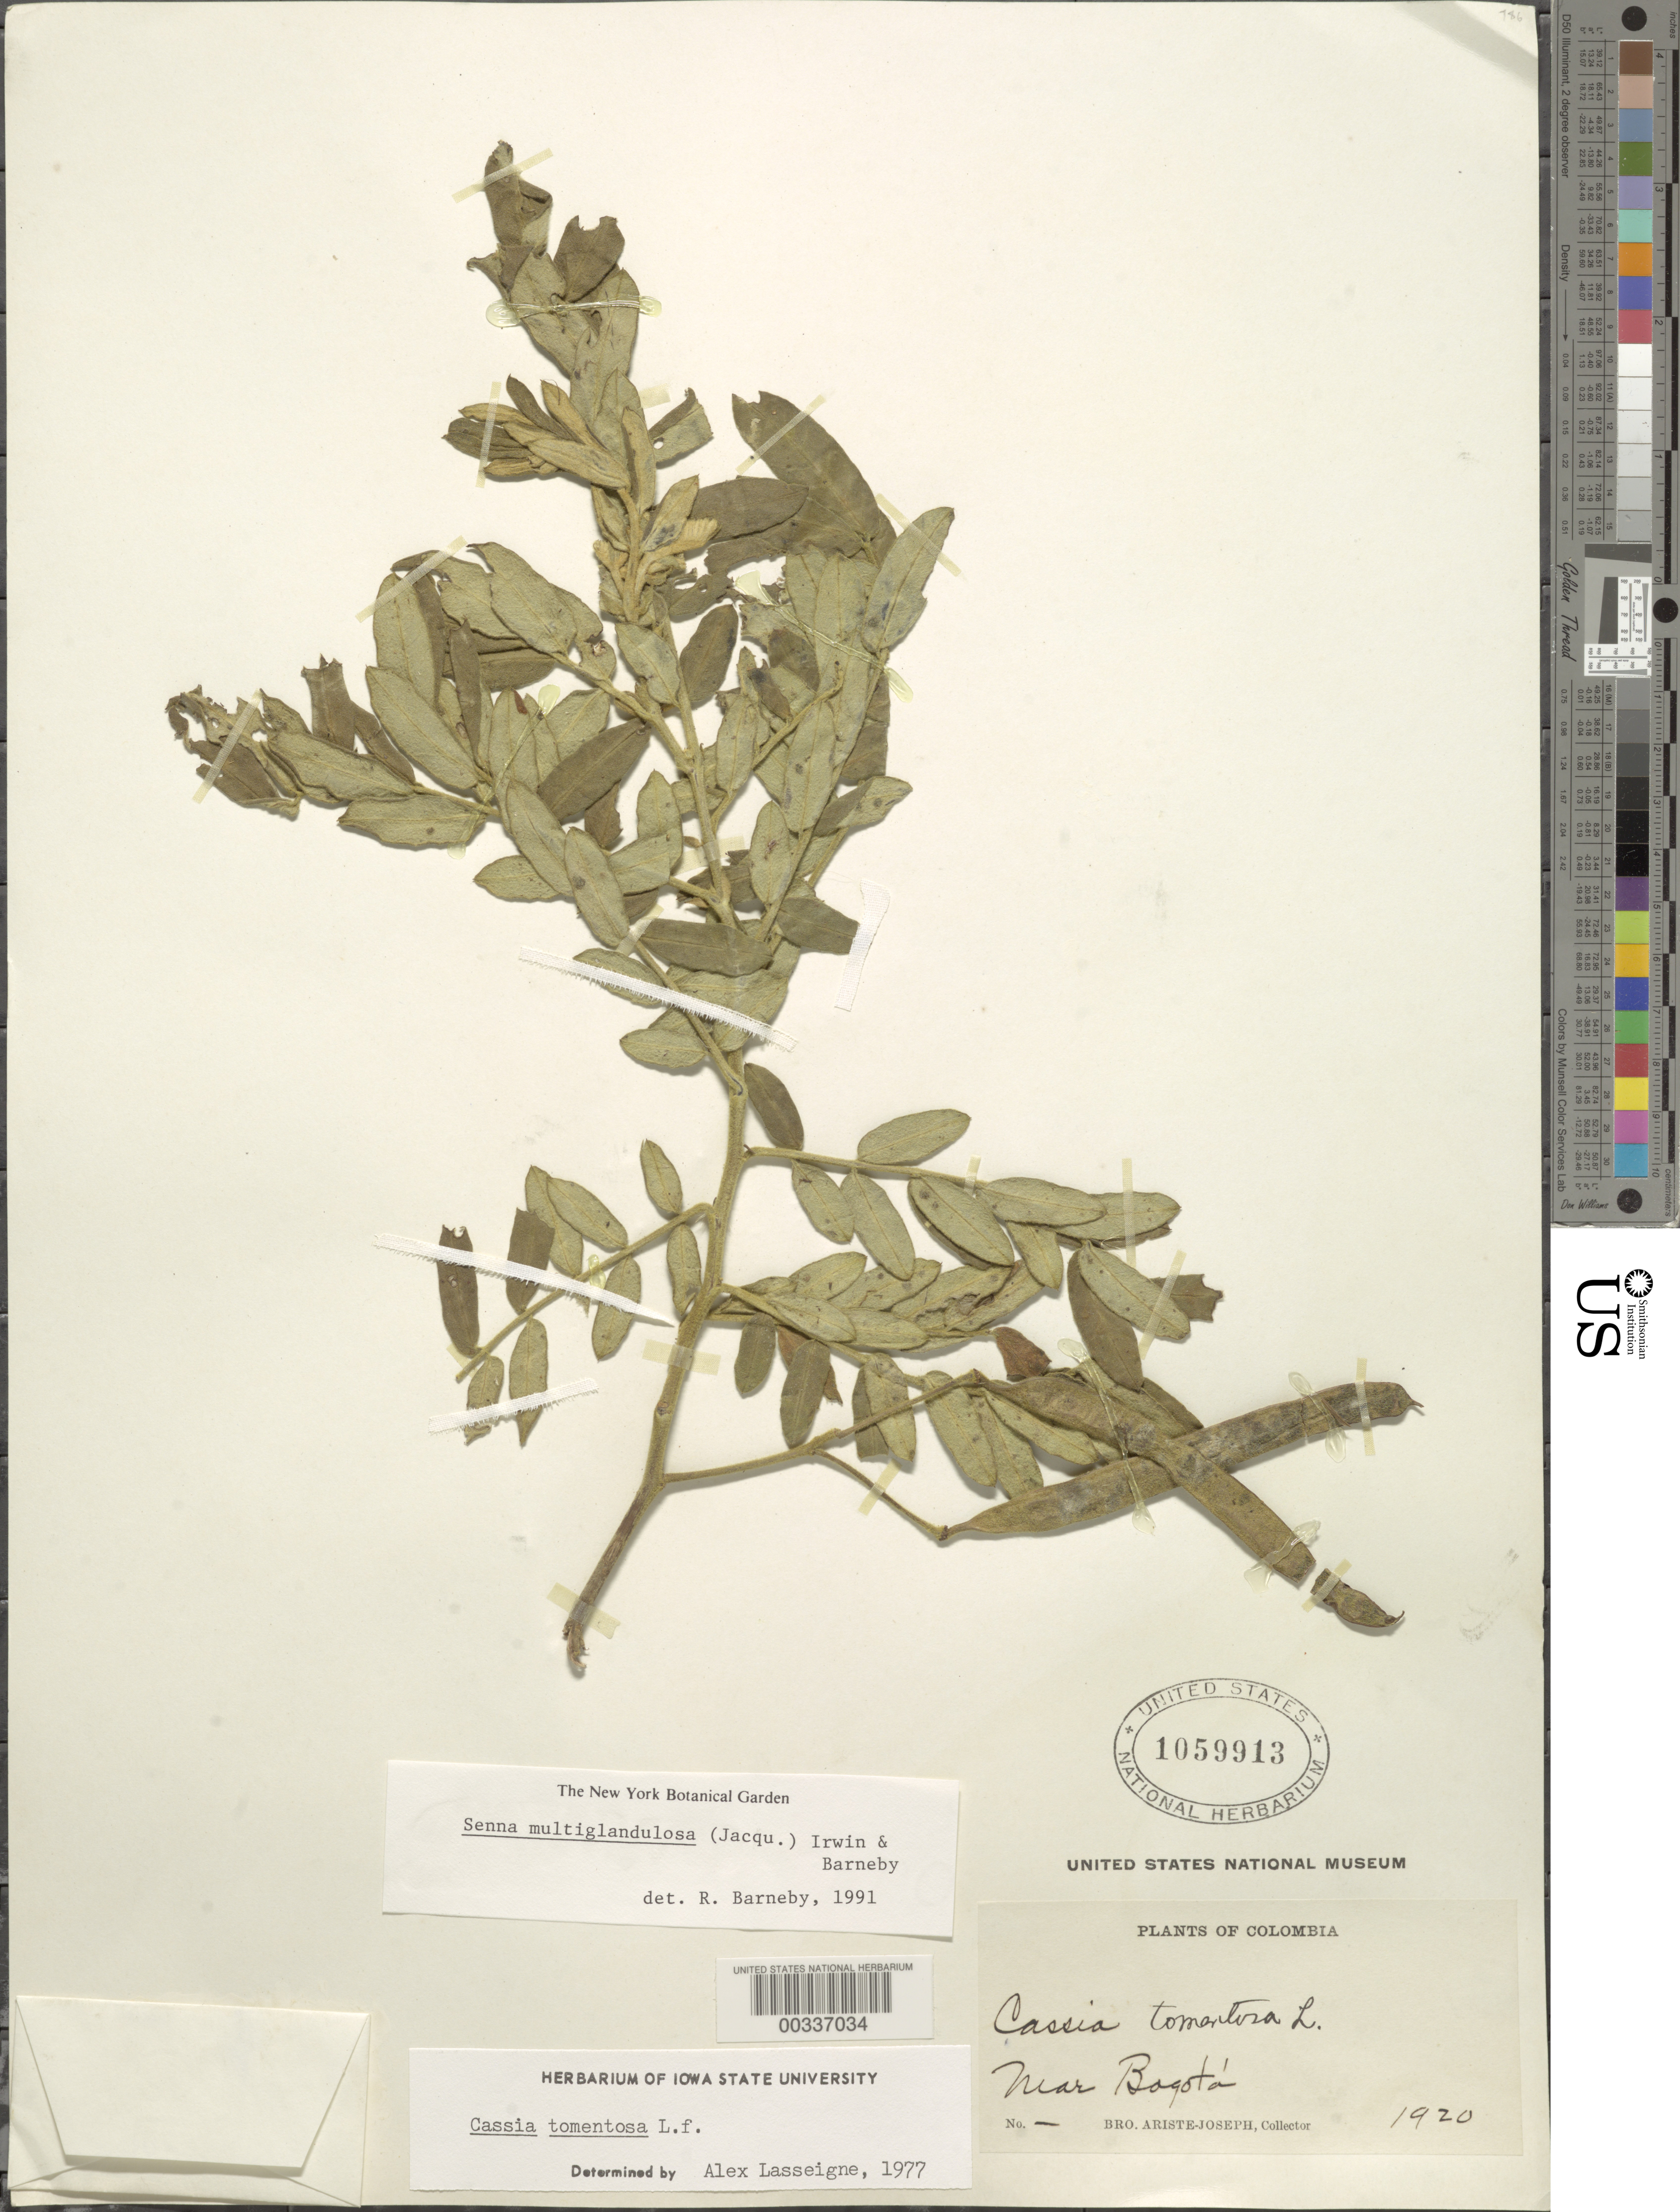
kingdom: Plantae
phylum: Tracheophyta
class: Magnoliopsida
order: Fabales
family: Fabaceae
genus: Senna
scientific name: Senna multiglandulosa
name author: (Jacq.) H.S. Irwin & Barneby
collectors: Bro. Ariste-Joseph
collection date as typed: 1920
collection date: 1920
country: Colombia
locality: Near Bogota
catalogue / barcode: US 1059913